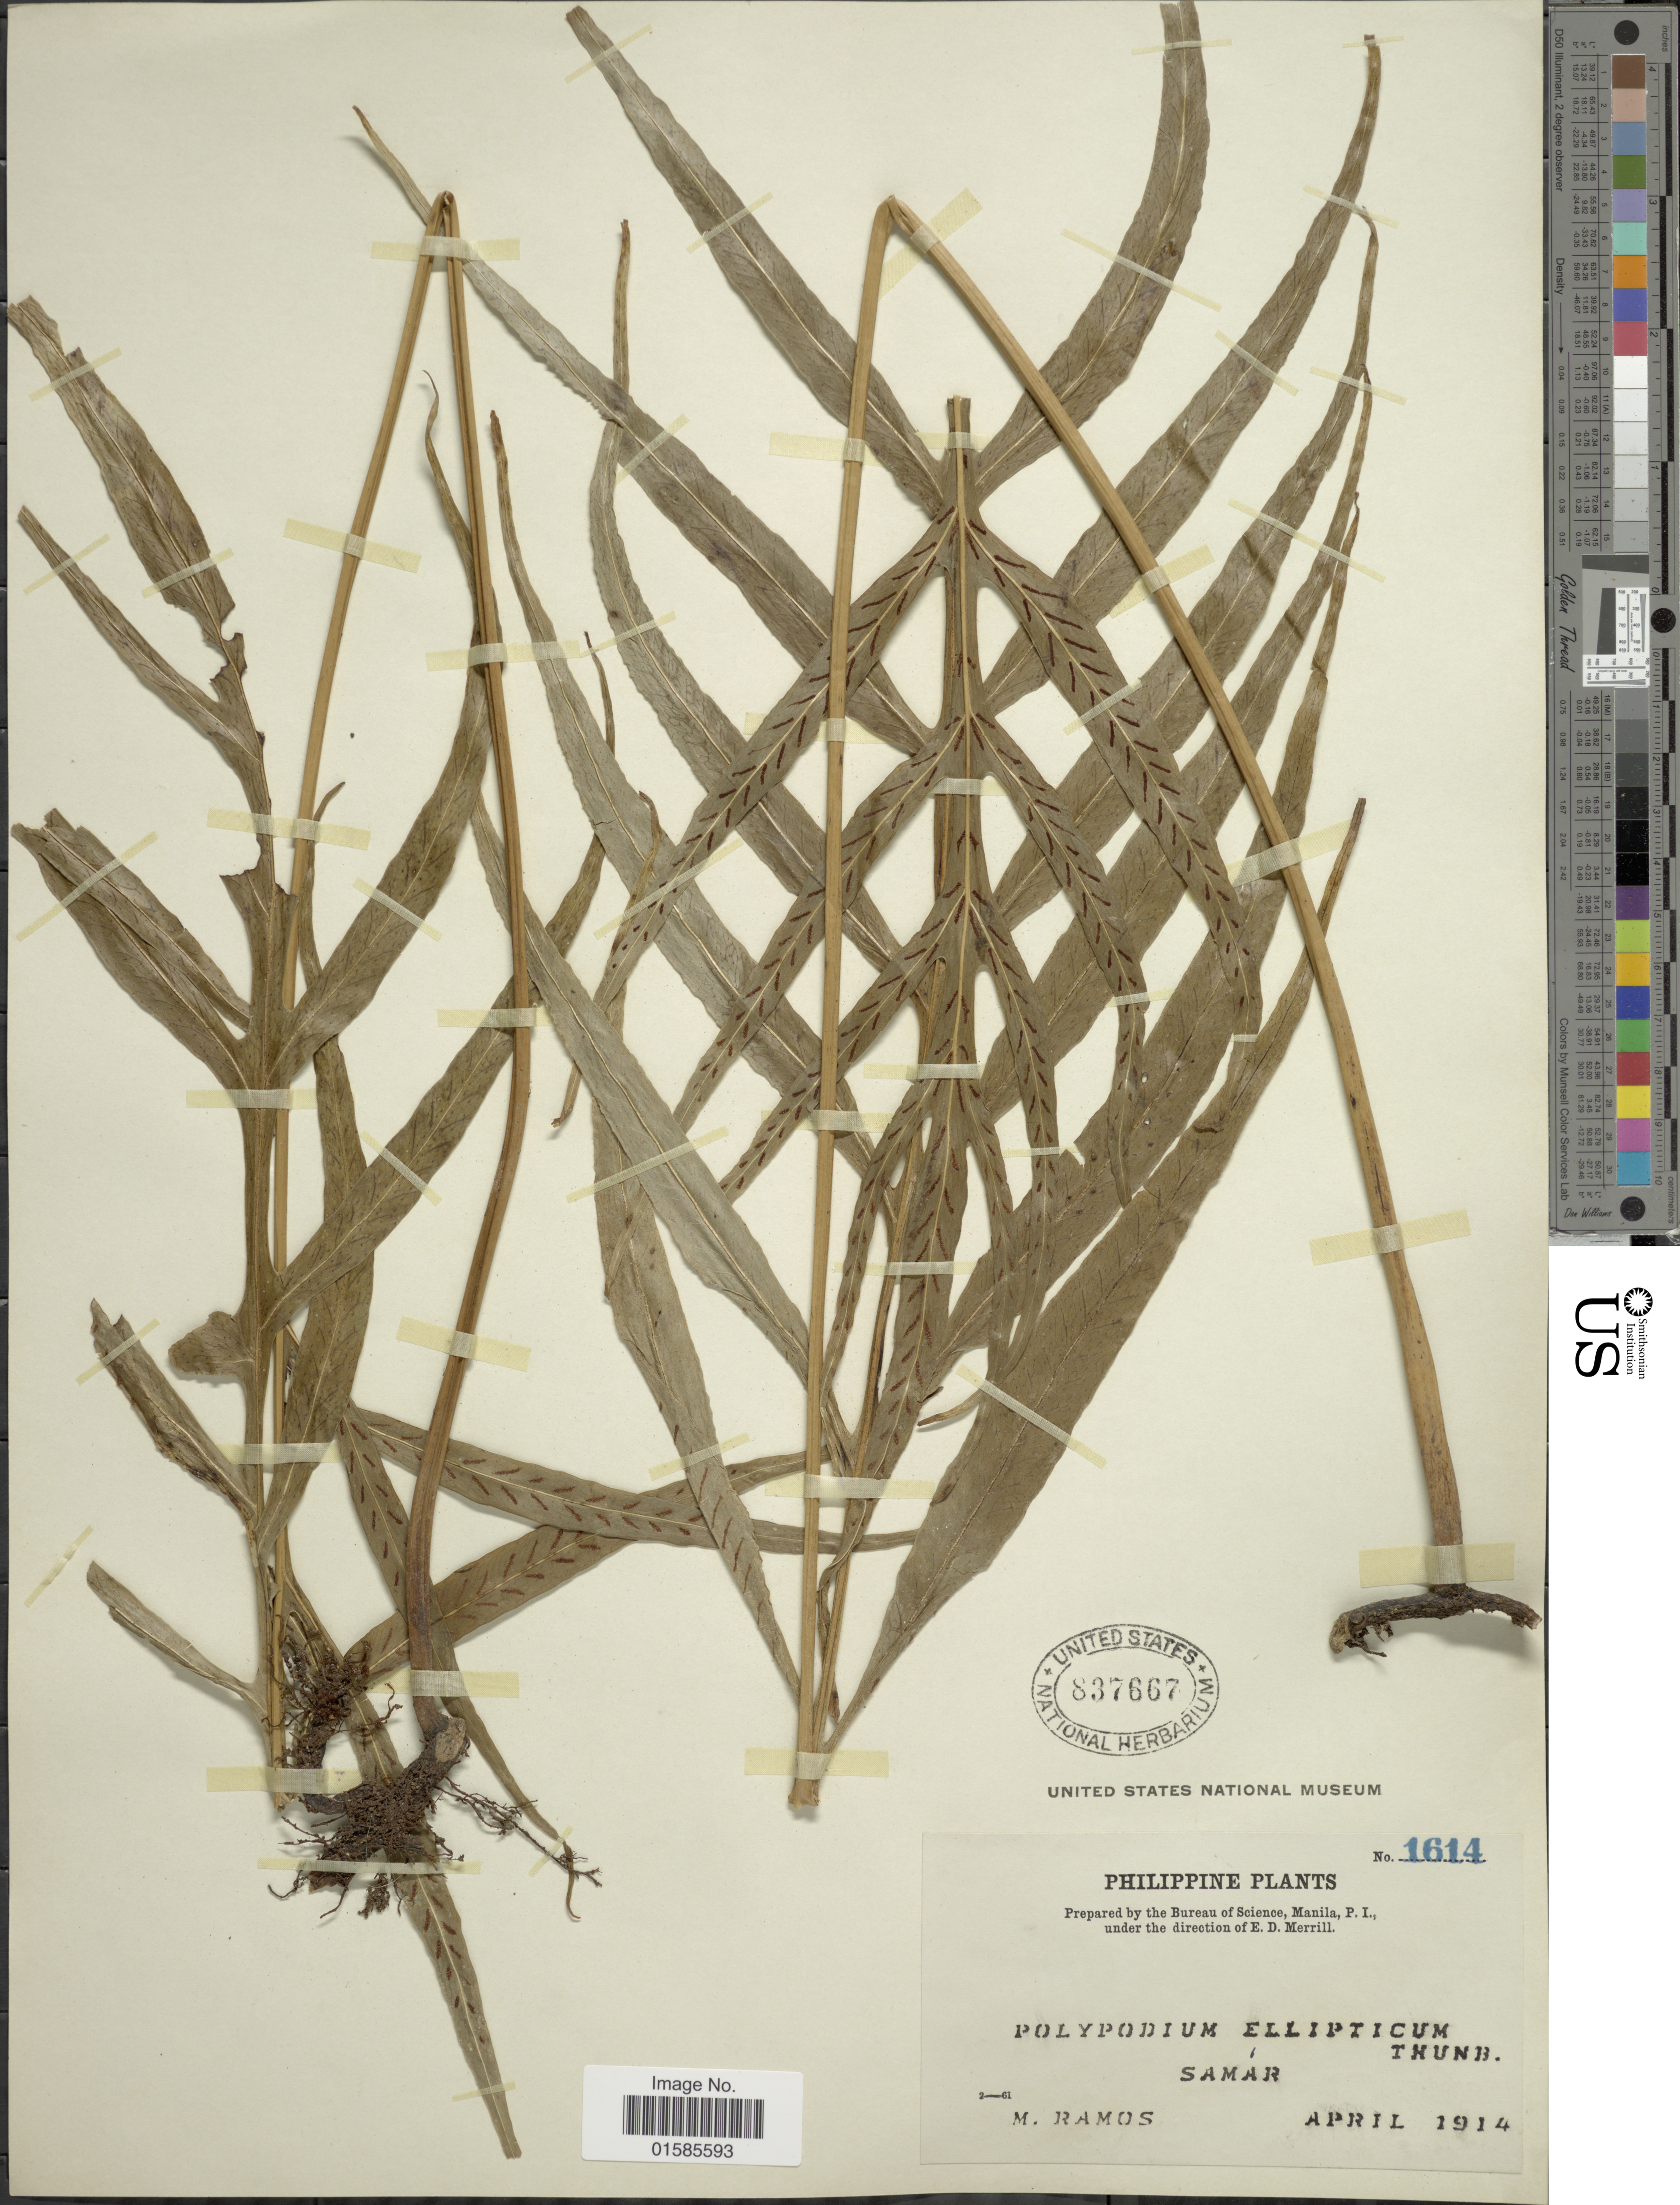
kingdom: Plantae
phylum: Tracheophyta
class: Polypodiopsida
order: Polypodiales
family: Polypodiaceae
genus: Leptochilus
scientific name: Leptochilus ellipticus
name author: (Thunb.) Noot.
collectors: M. Ramos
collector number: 1614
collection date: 1914-04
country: Philippines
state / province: Eastern Visayas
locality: Philippine, Samar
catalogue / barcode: US 837667